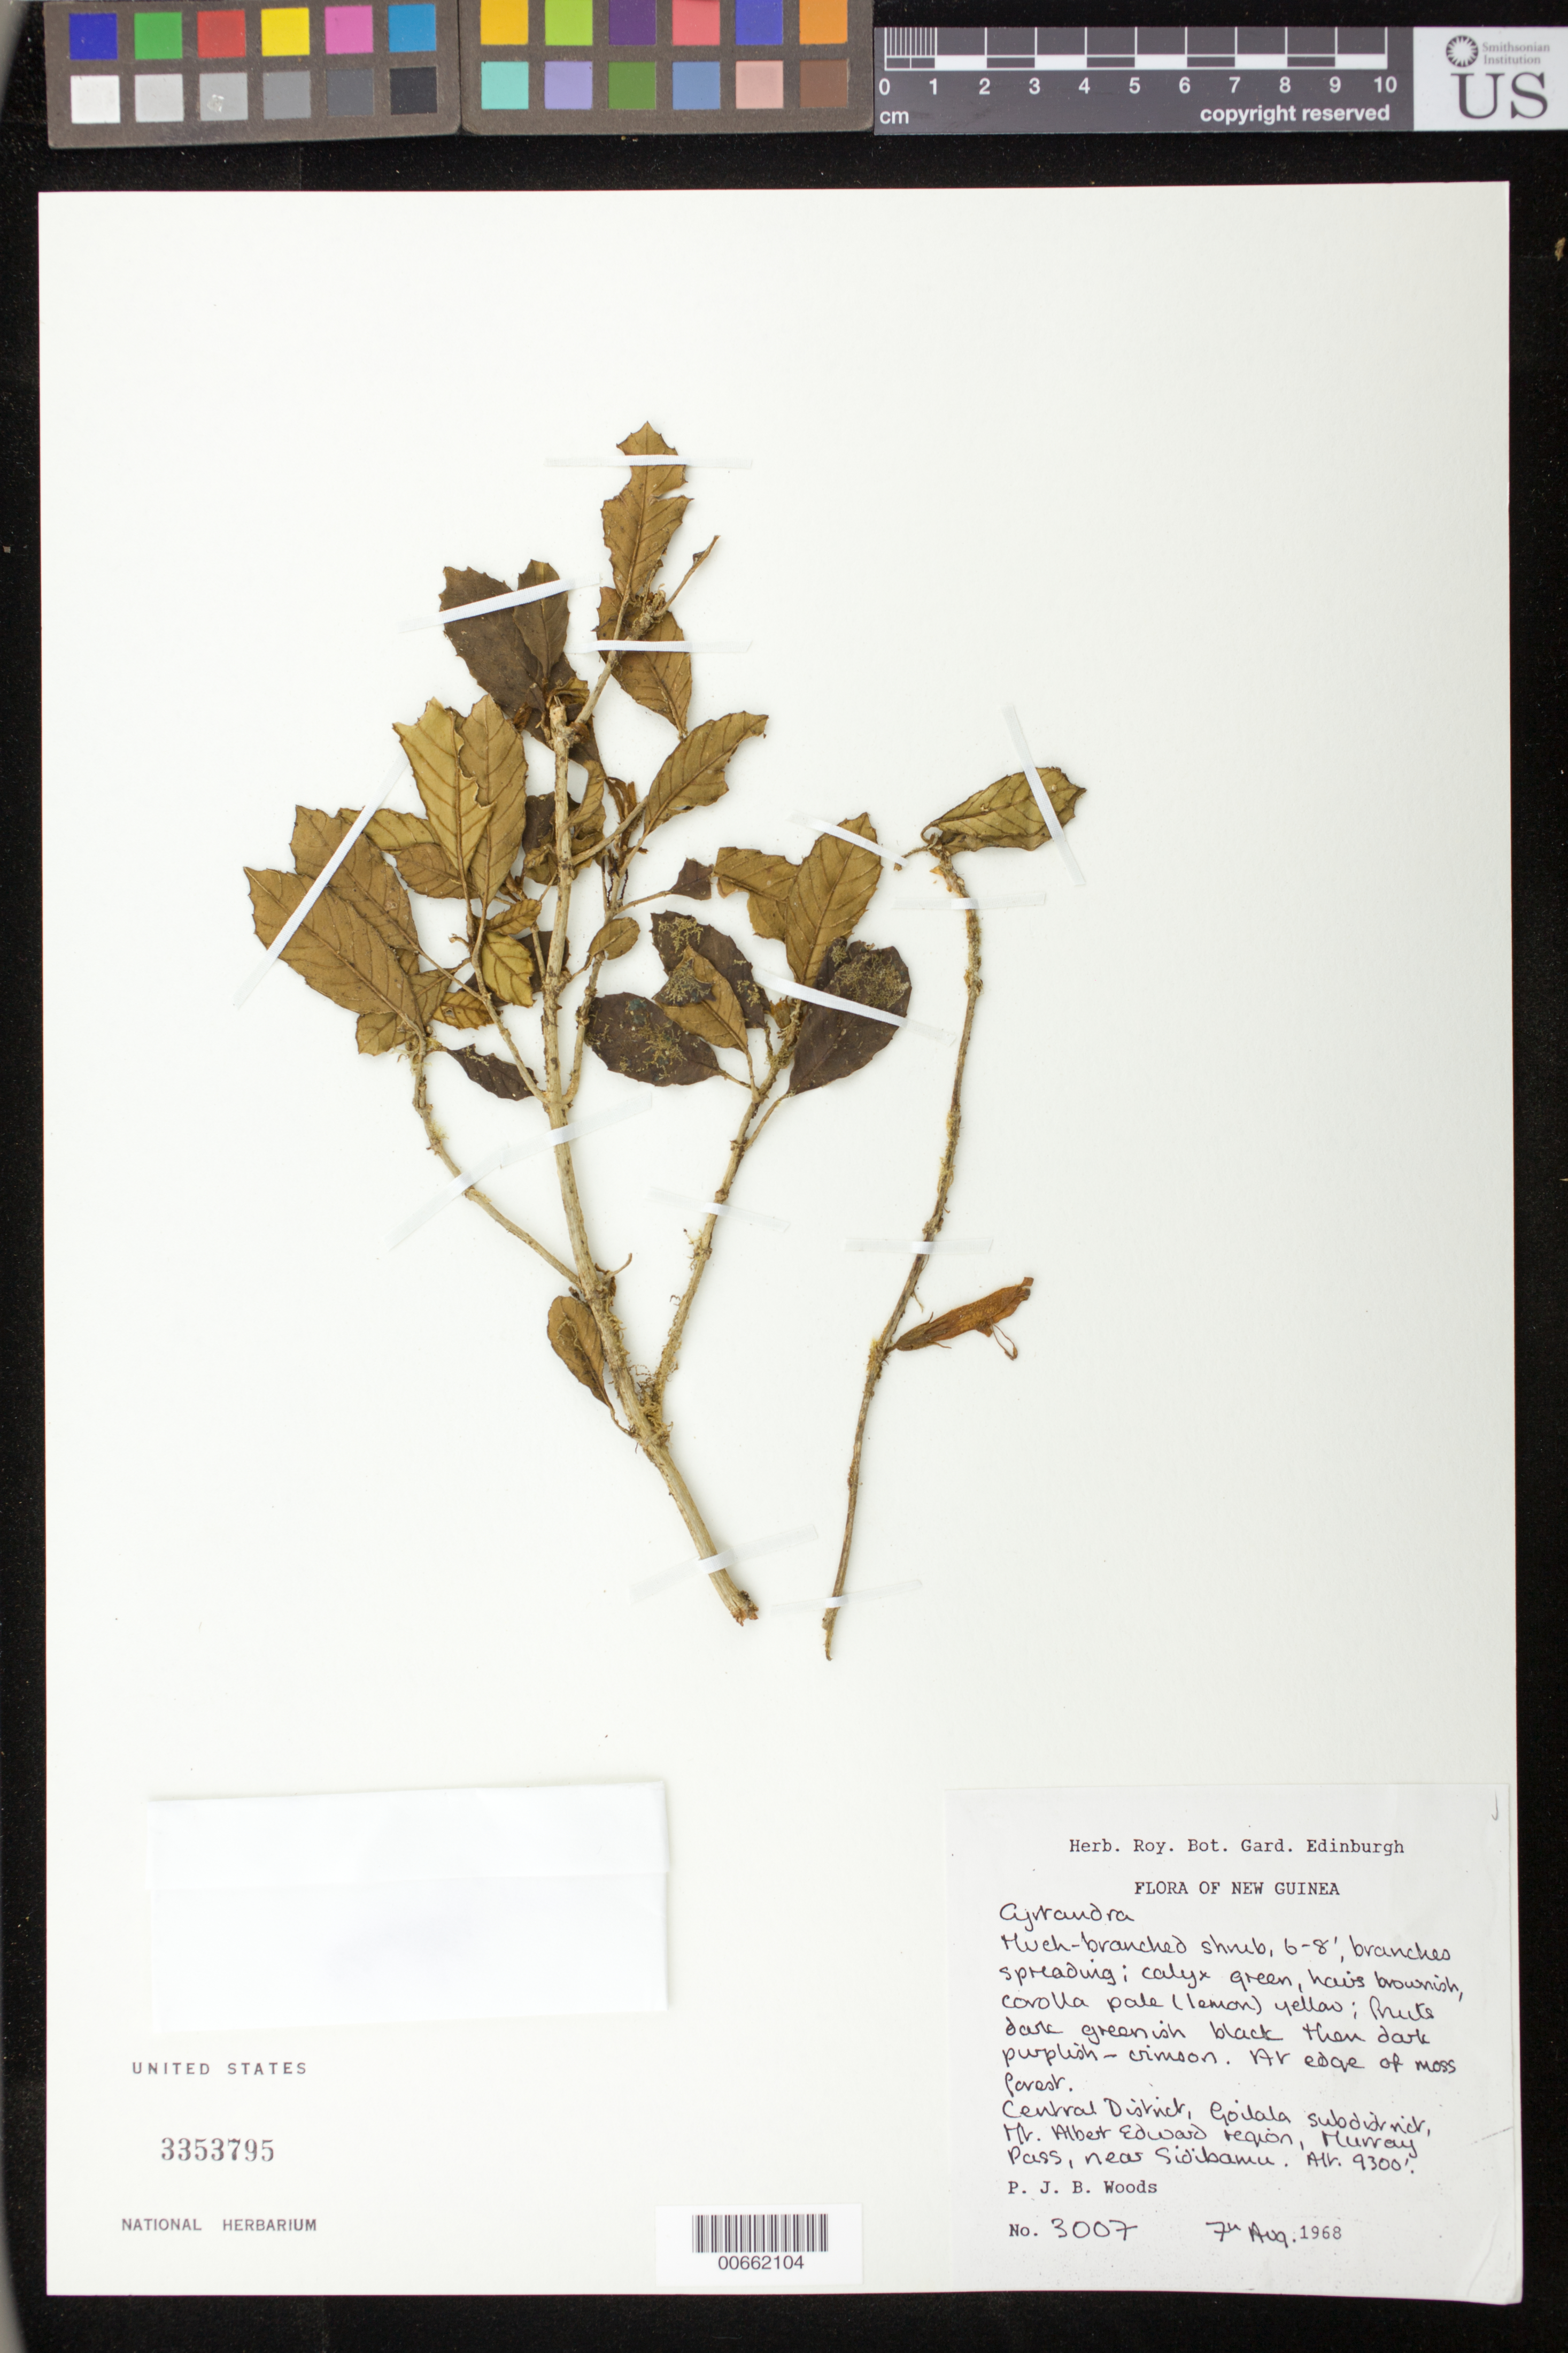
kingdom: Plantae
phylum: Tracheophyta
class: Magnoliopsida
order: Lamiales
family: Gesneriaceae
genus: Cyrtandra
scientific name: Cyrtandra sp.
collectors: P. Woods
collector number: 3007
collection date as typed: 07 Aug 1968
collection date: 1968-08-07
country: Papua New Guinea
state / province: Central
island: New Guinea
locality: Central District, Goilala subdistrict, Mt. Albert Edward region, Murray Pass, near Sidibamu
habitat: At edge of moss forest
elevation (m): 2835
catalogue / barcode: US 3353795